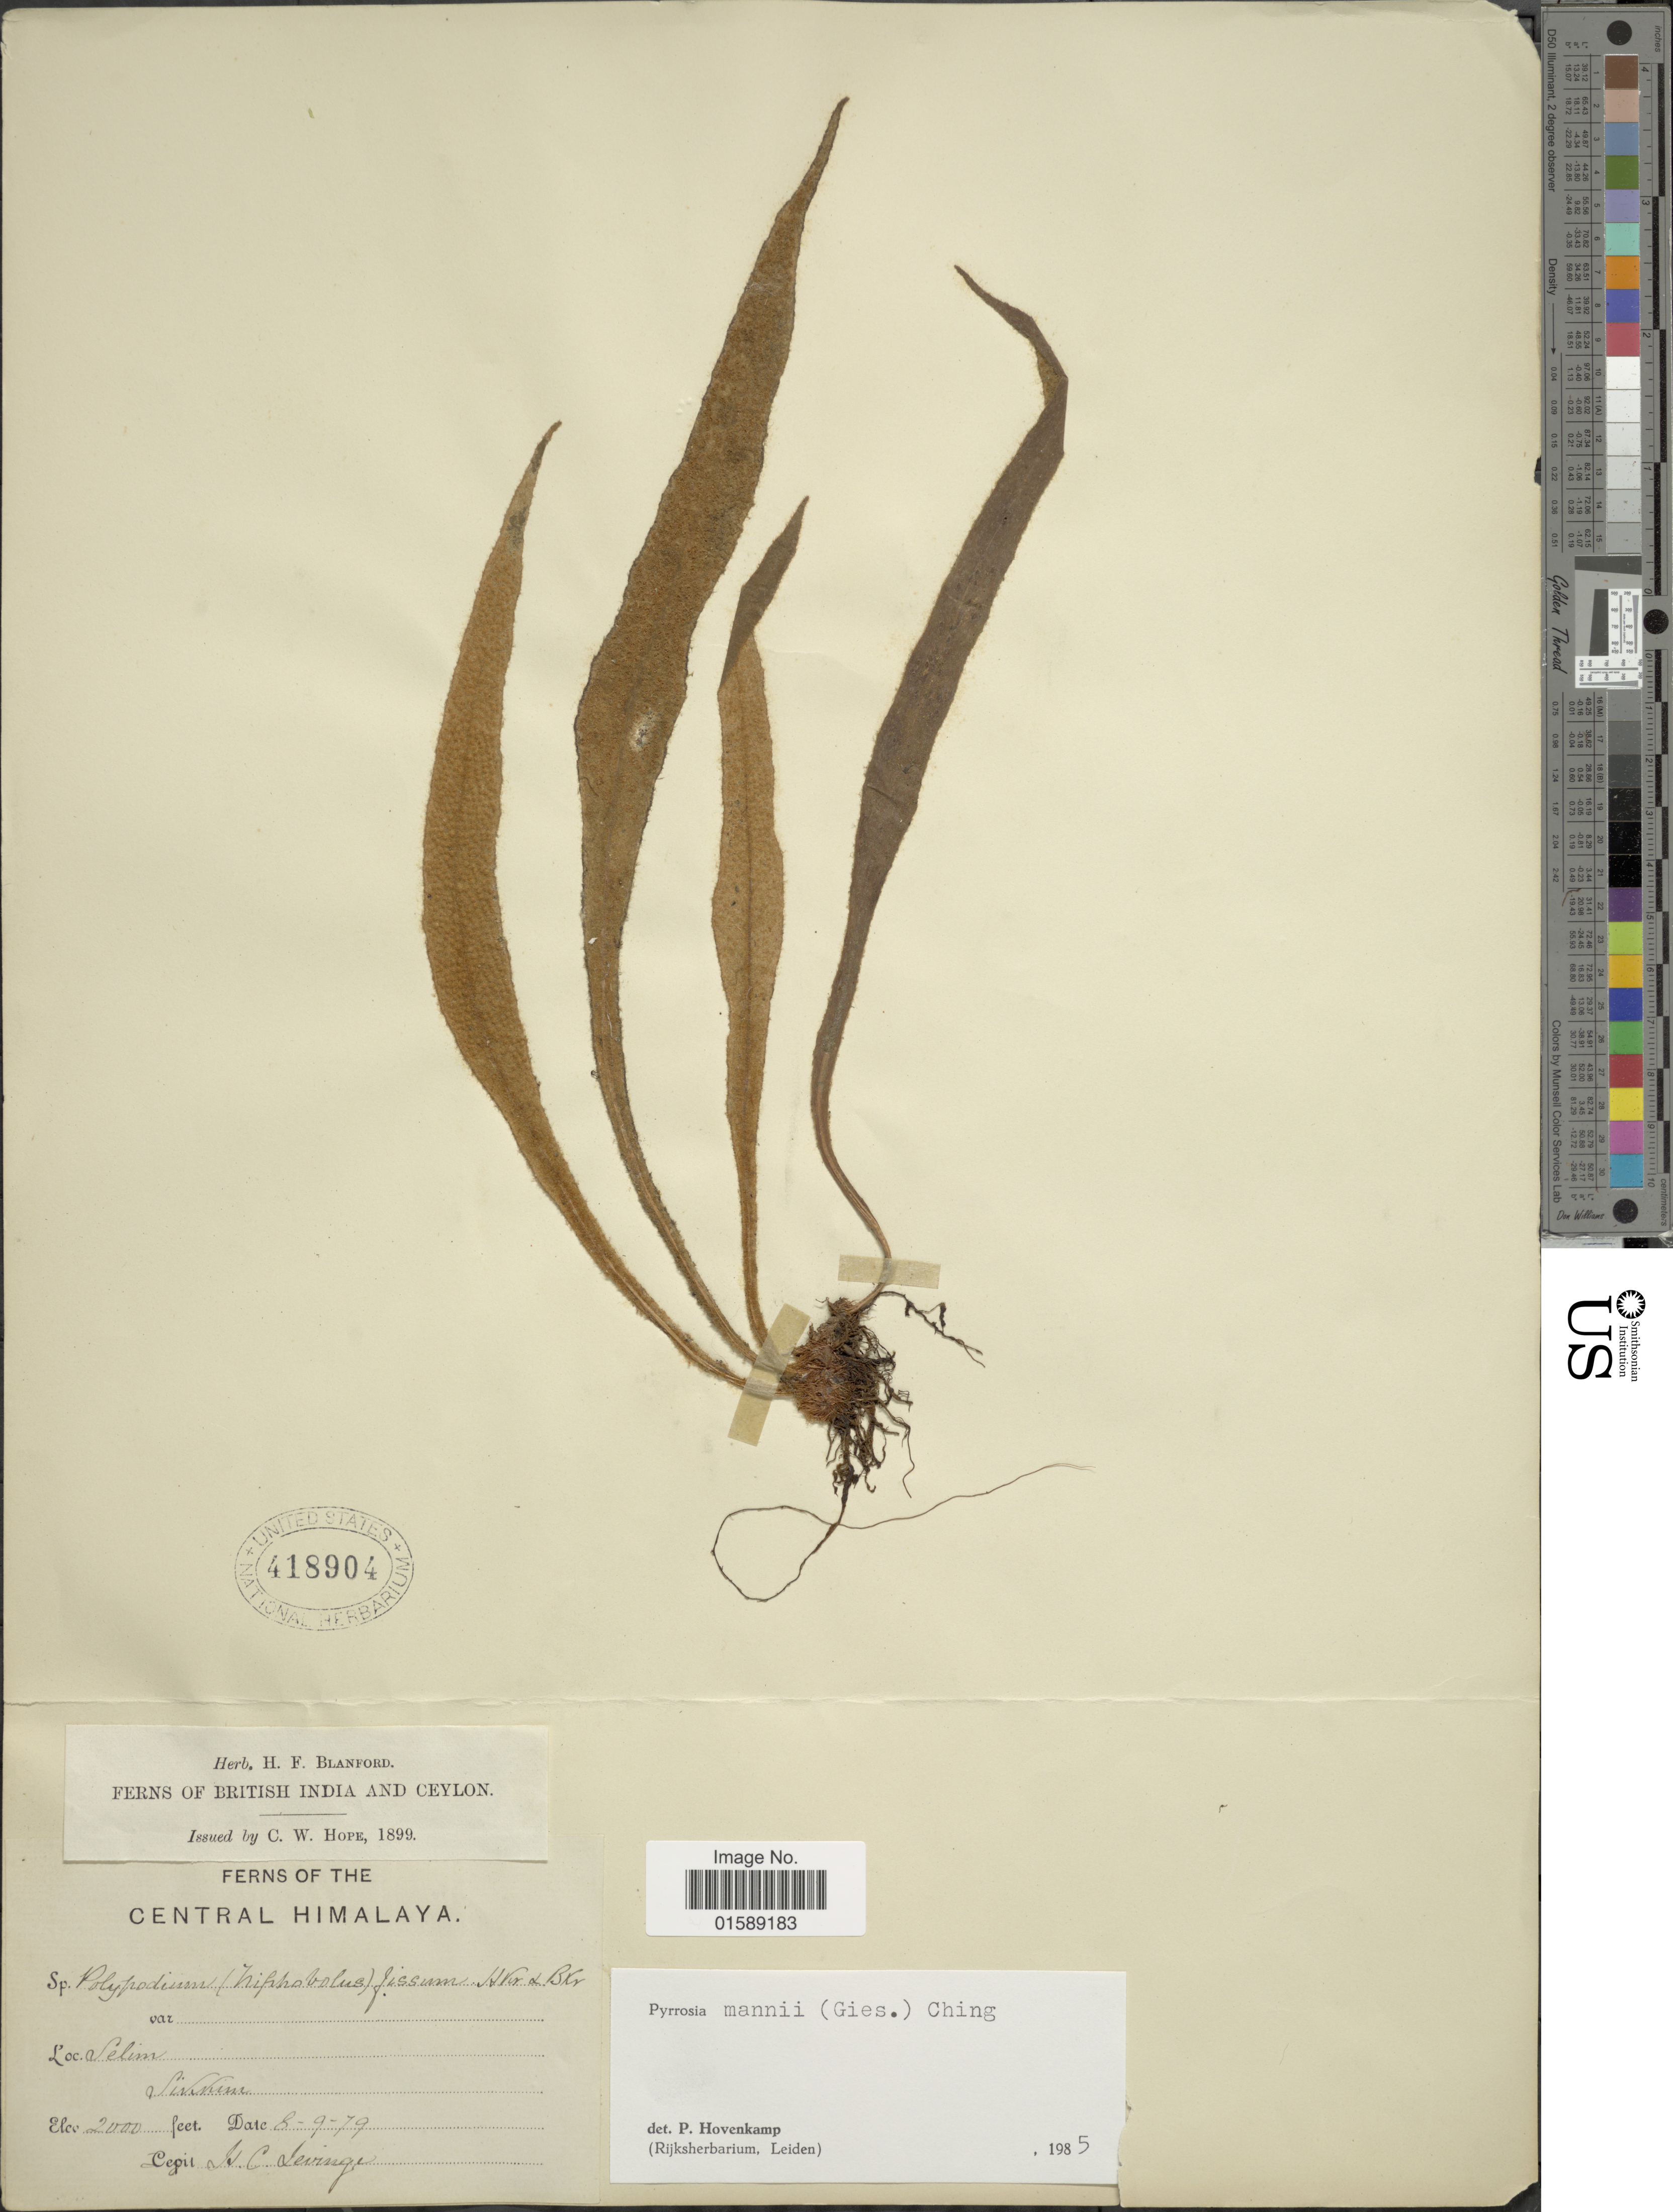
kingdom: Plantae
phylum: Tracheophyta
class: Polypodiopsida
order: Polypodiales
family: Polypodiaceae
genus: Pyrrosia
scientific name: Pyrrosia mannii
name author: (Giesenh.) Ching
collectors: H. Levinge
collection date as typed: Transcribed d/m/y: 8/9/79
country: India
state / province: Sikkim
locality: Central Himalaya. Selim, Sikkim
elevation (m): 610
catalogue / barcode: US 418904